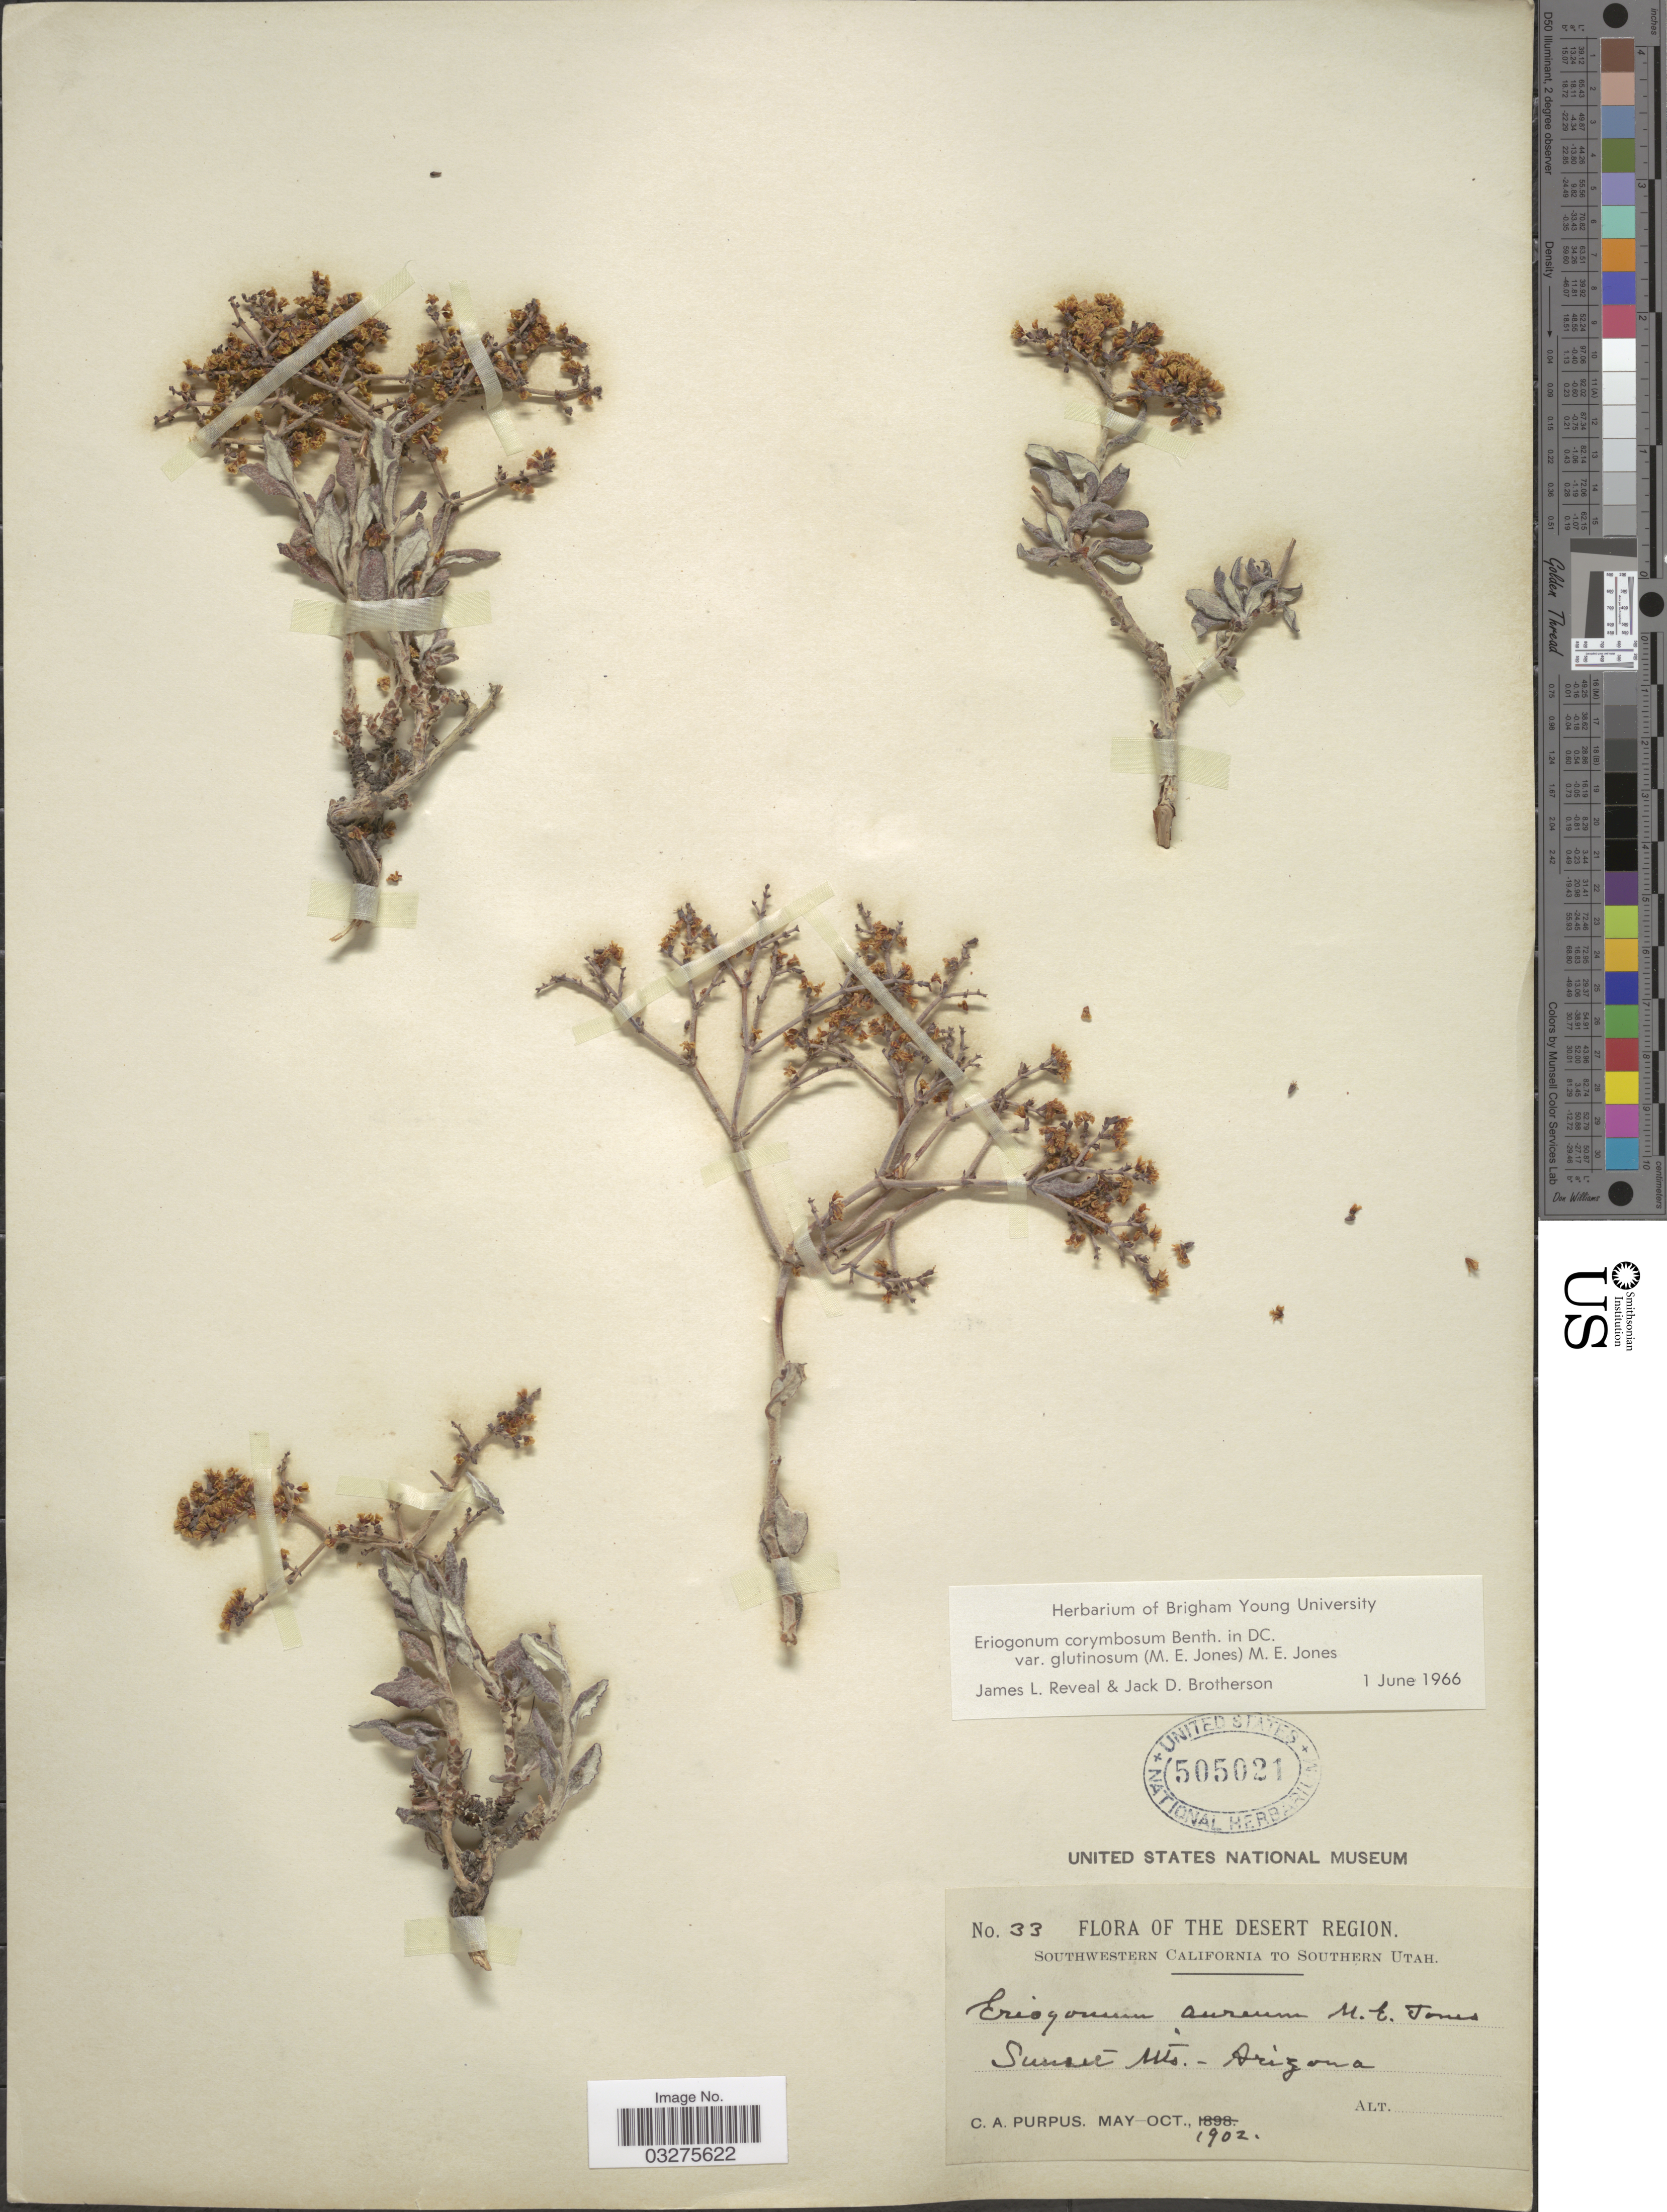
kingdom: Plantae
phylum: Tracheophyta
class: Magnoliopsida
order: Caryophyllales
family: Polygonaceae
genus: Eriogonum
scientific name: Eriogonum corymbosum var. glutinosum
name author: (M.E. Jones) M.E. Jones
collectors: C. A. Purpus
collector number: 33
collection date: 1902-05/1902-10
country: United States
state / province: Arizona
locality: Sunset Mts.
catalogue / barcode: US 505021